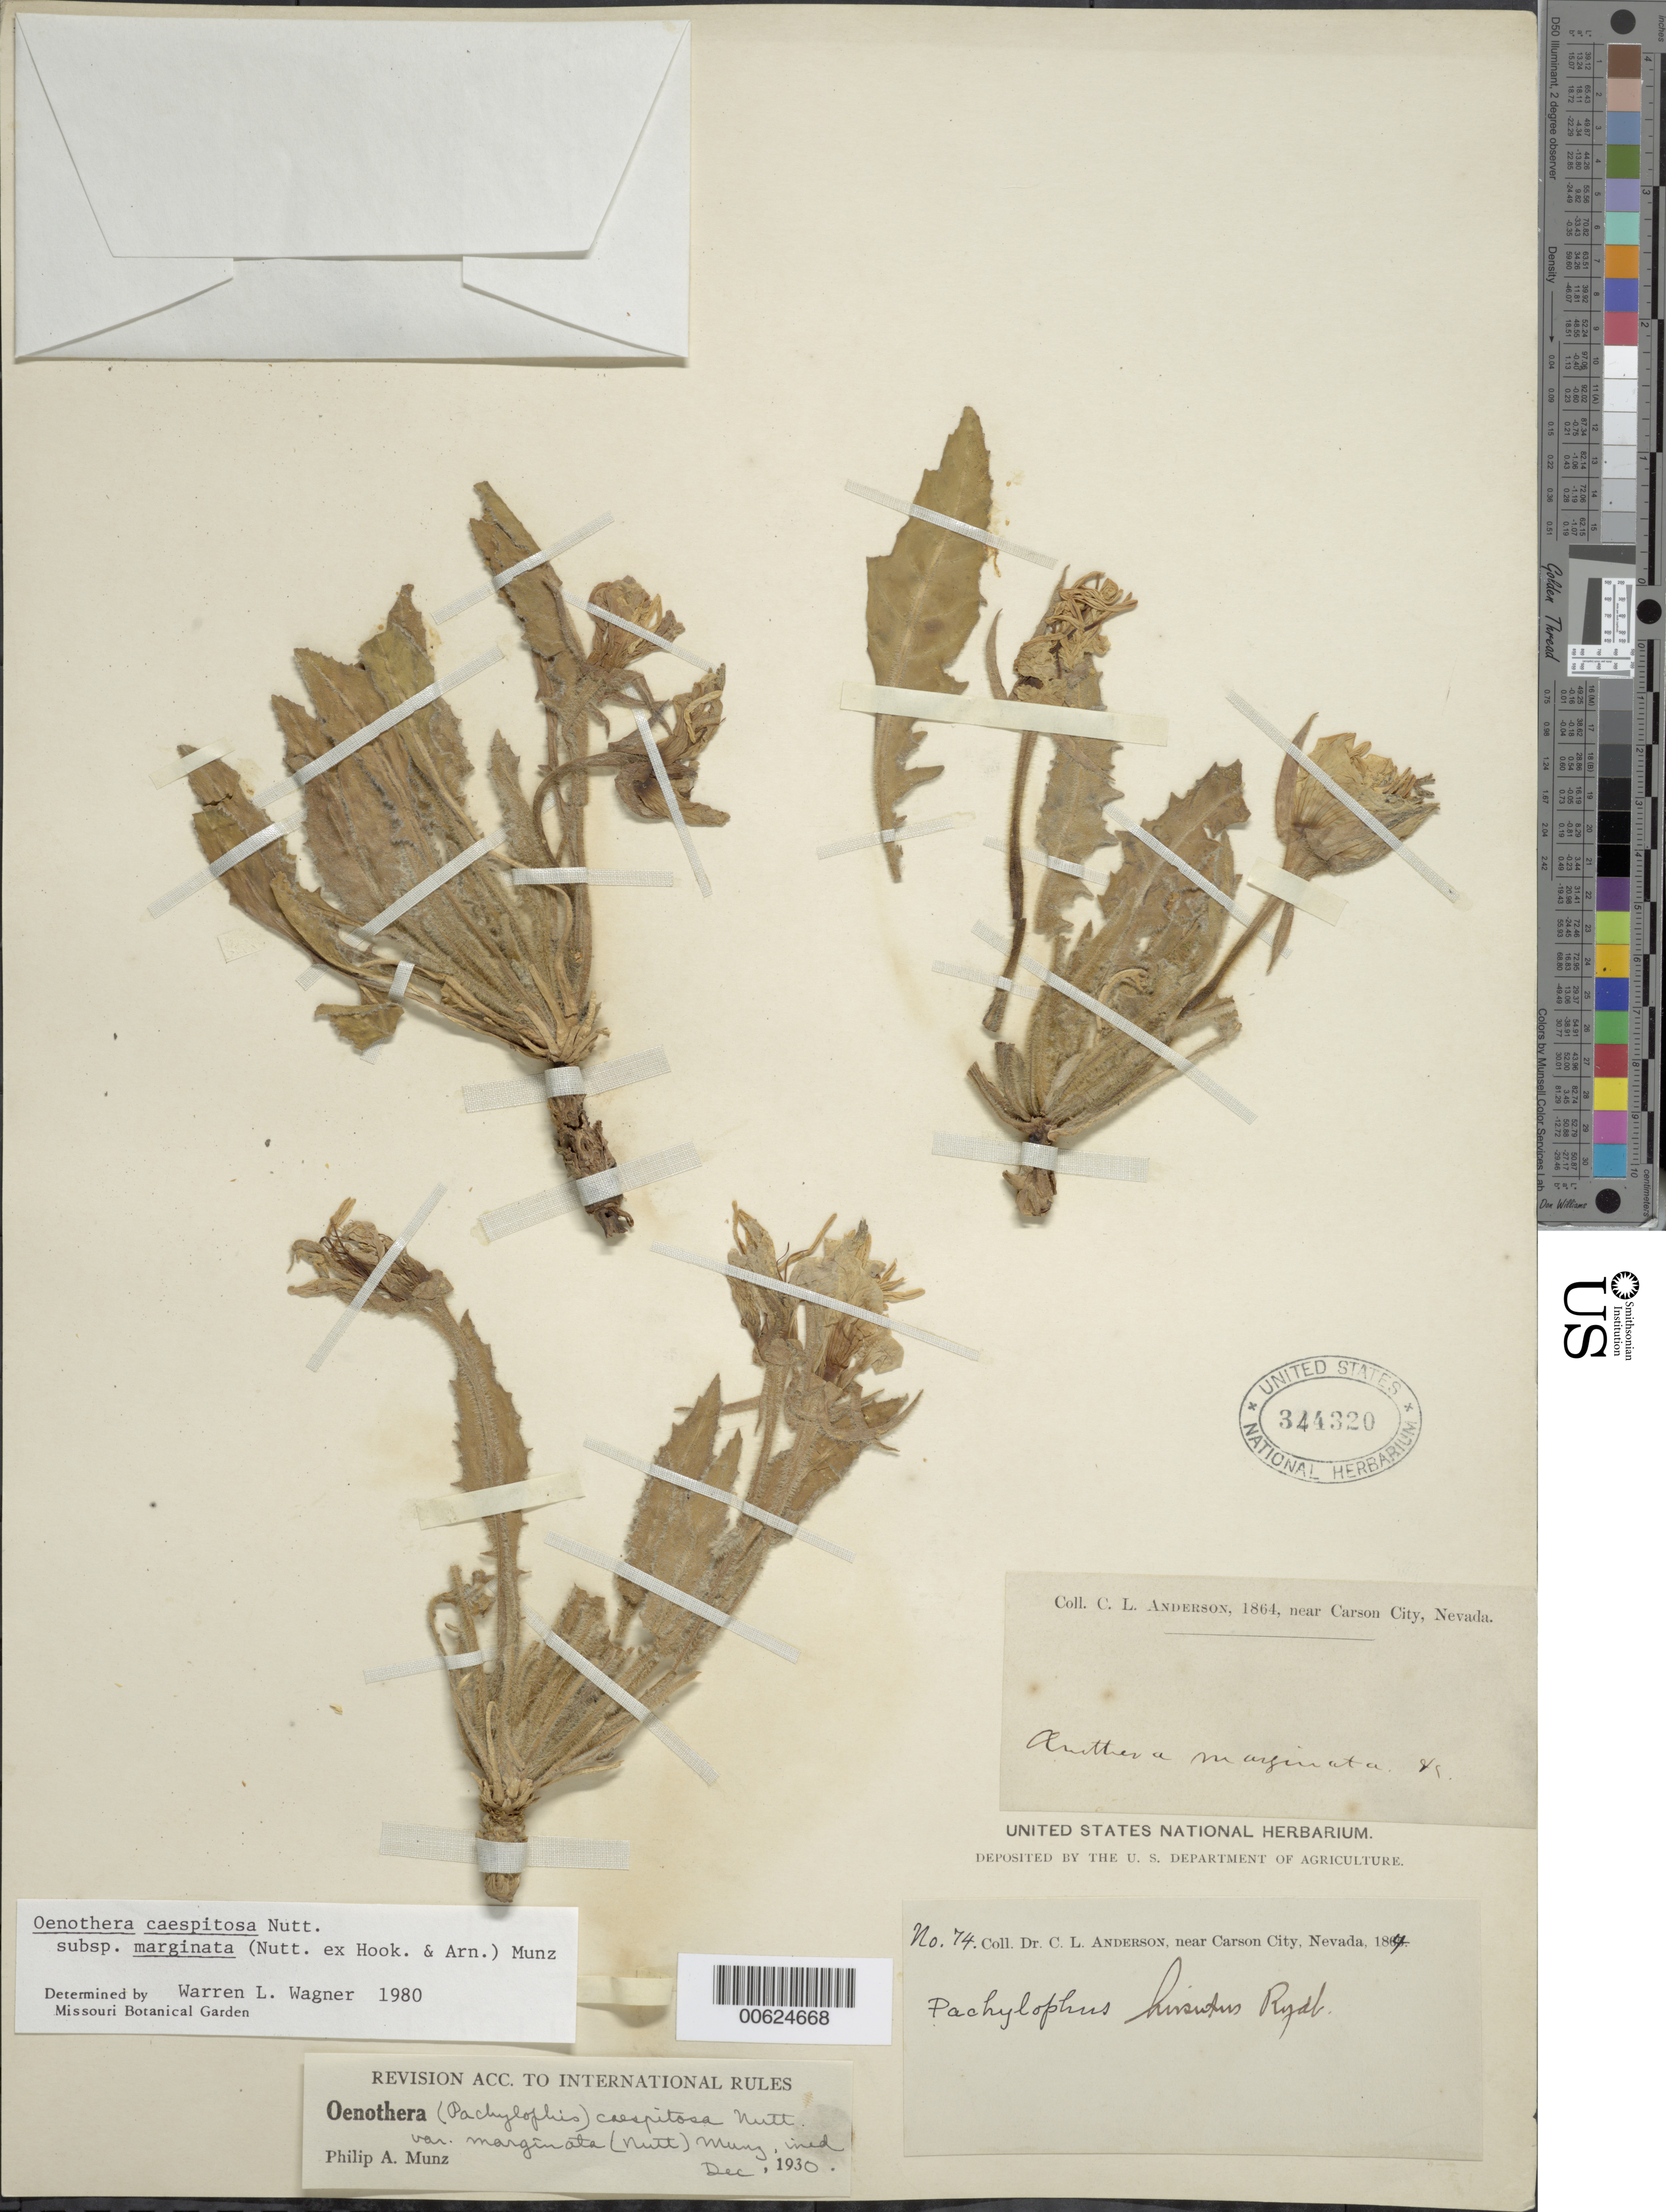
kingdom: Plantae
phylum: Tracheophyta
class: Magnoliopsida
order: Myrtales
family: Onagraceae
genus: Oenothera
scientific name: Oenothera cespitosa subsp. marginata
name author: (Nutt. ex Hook. & Arn.) Munz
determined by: Wagner, W. L., (BOT), Smithsonian Institution - National Museum of Natural History (UNITED STATES)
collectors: C. L. Anderson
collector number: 74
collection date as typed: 1864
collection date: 1864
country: United States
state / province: Nevada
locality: Near Carson City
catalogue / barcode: US 344320